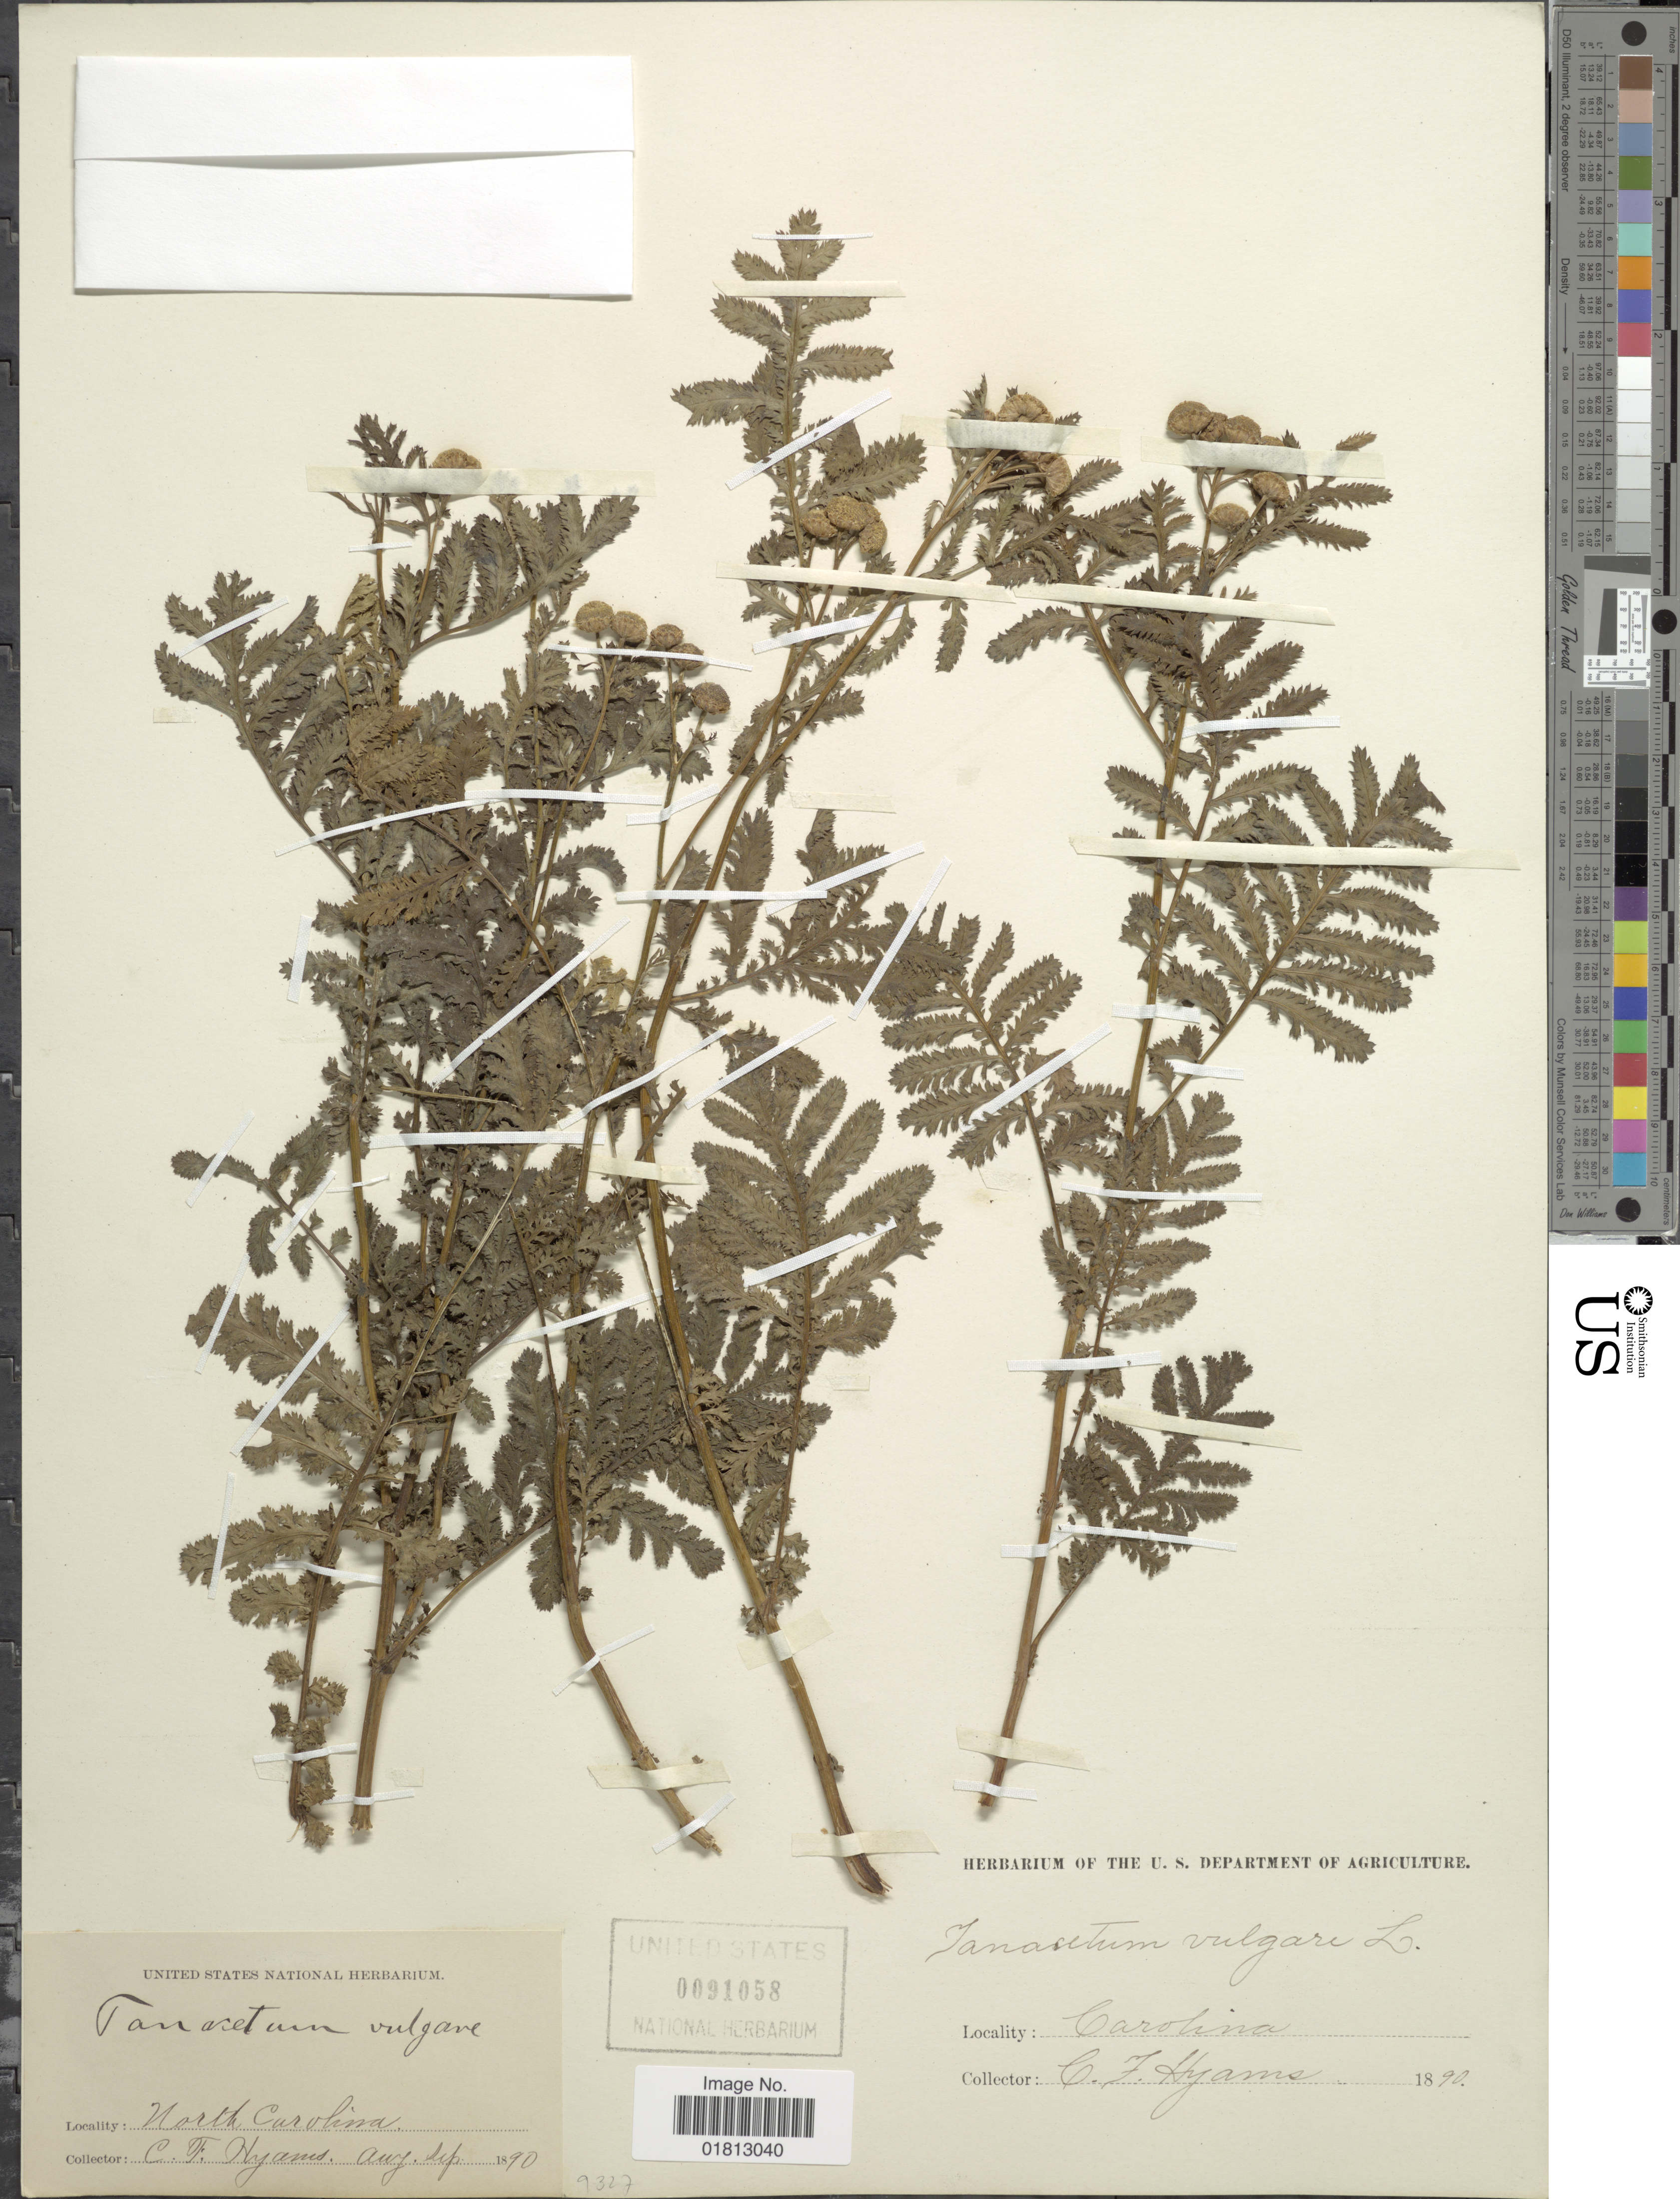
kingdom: Plantae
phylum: Tracheophyta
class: Magnoliopsida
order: Asterales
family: Asteraceae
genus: Tanacetum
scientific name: Tanacetum vulgare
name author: L.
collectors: C. Hyams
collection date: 1890-08/1890-09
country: United States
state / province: North Carolina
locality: North Carolina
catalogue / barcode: US 91058